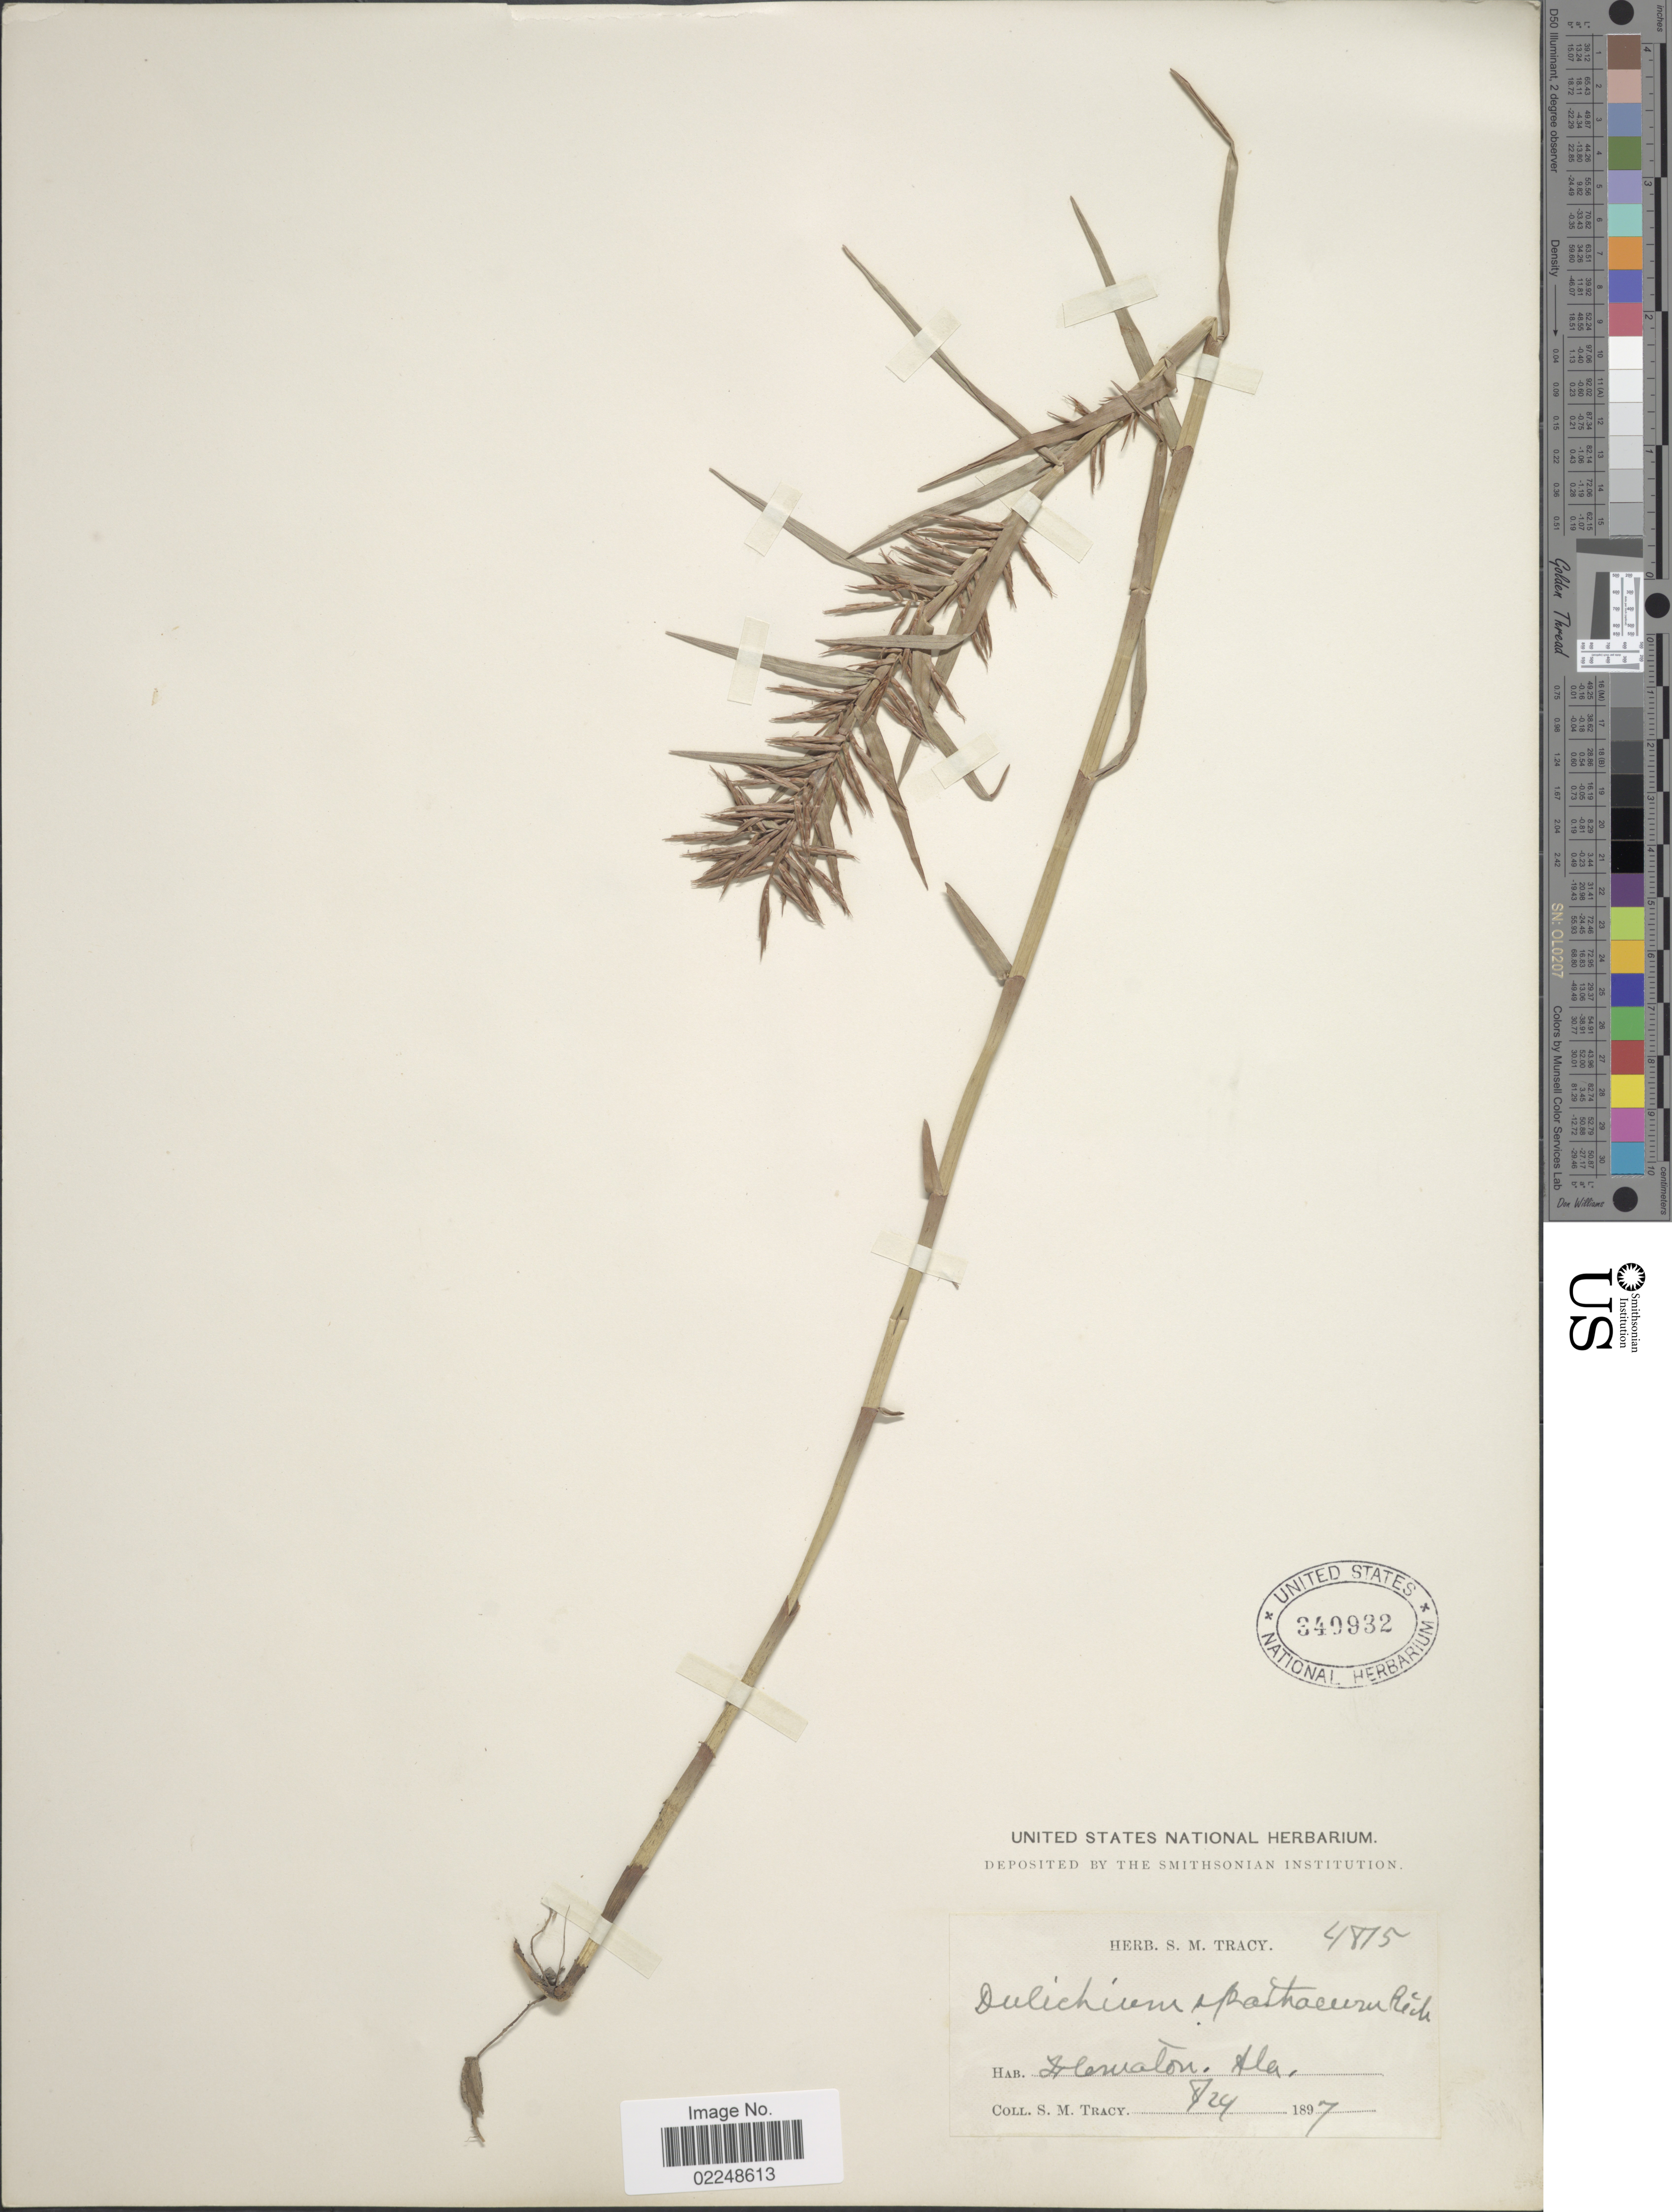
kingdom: Plantae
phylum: Tracheophyta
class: Liliopsida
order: Poales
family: Cyperaceae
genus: Dulichium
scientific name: Dulichium arundinaceum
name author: (L.) Britton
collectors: S. M. Tracy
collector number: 4815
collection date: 1897-08-24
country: United States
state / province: Alabama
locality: Flomaton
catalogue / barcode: US 340932